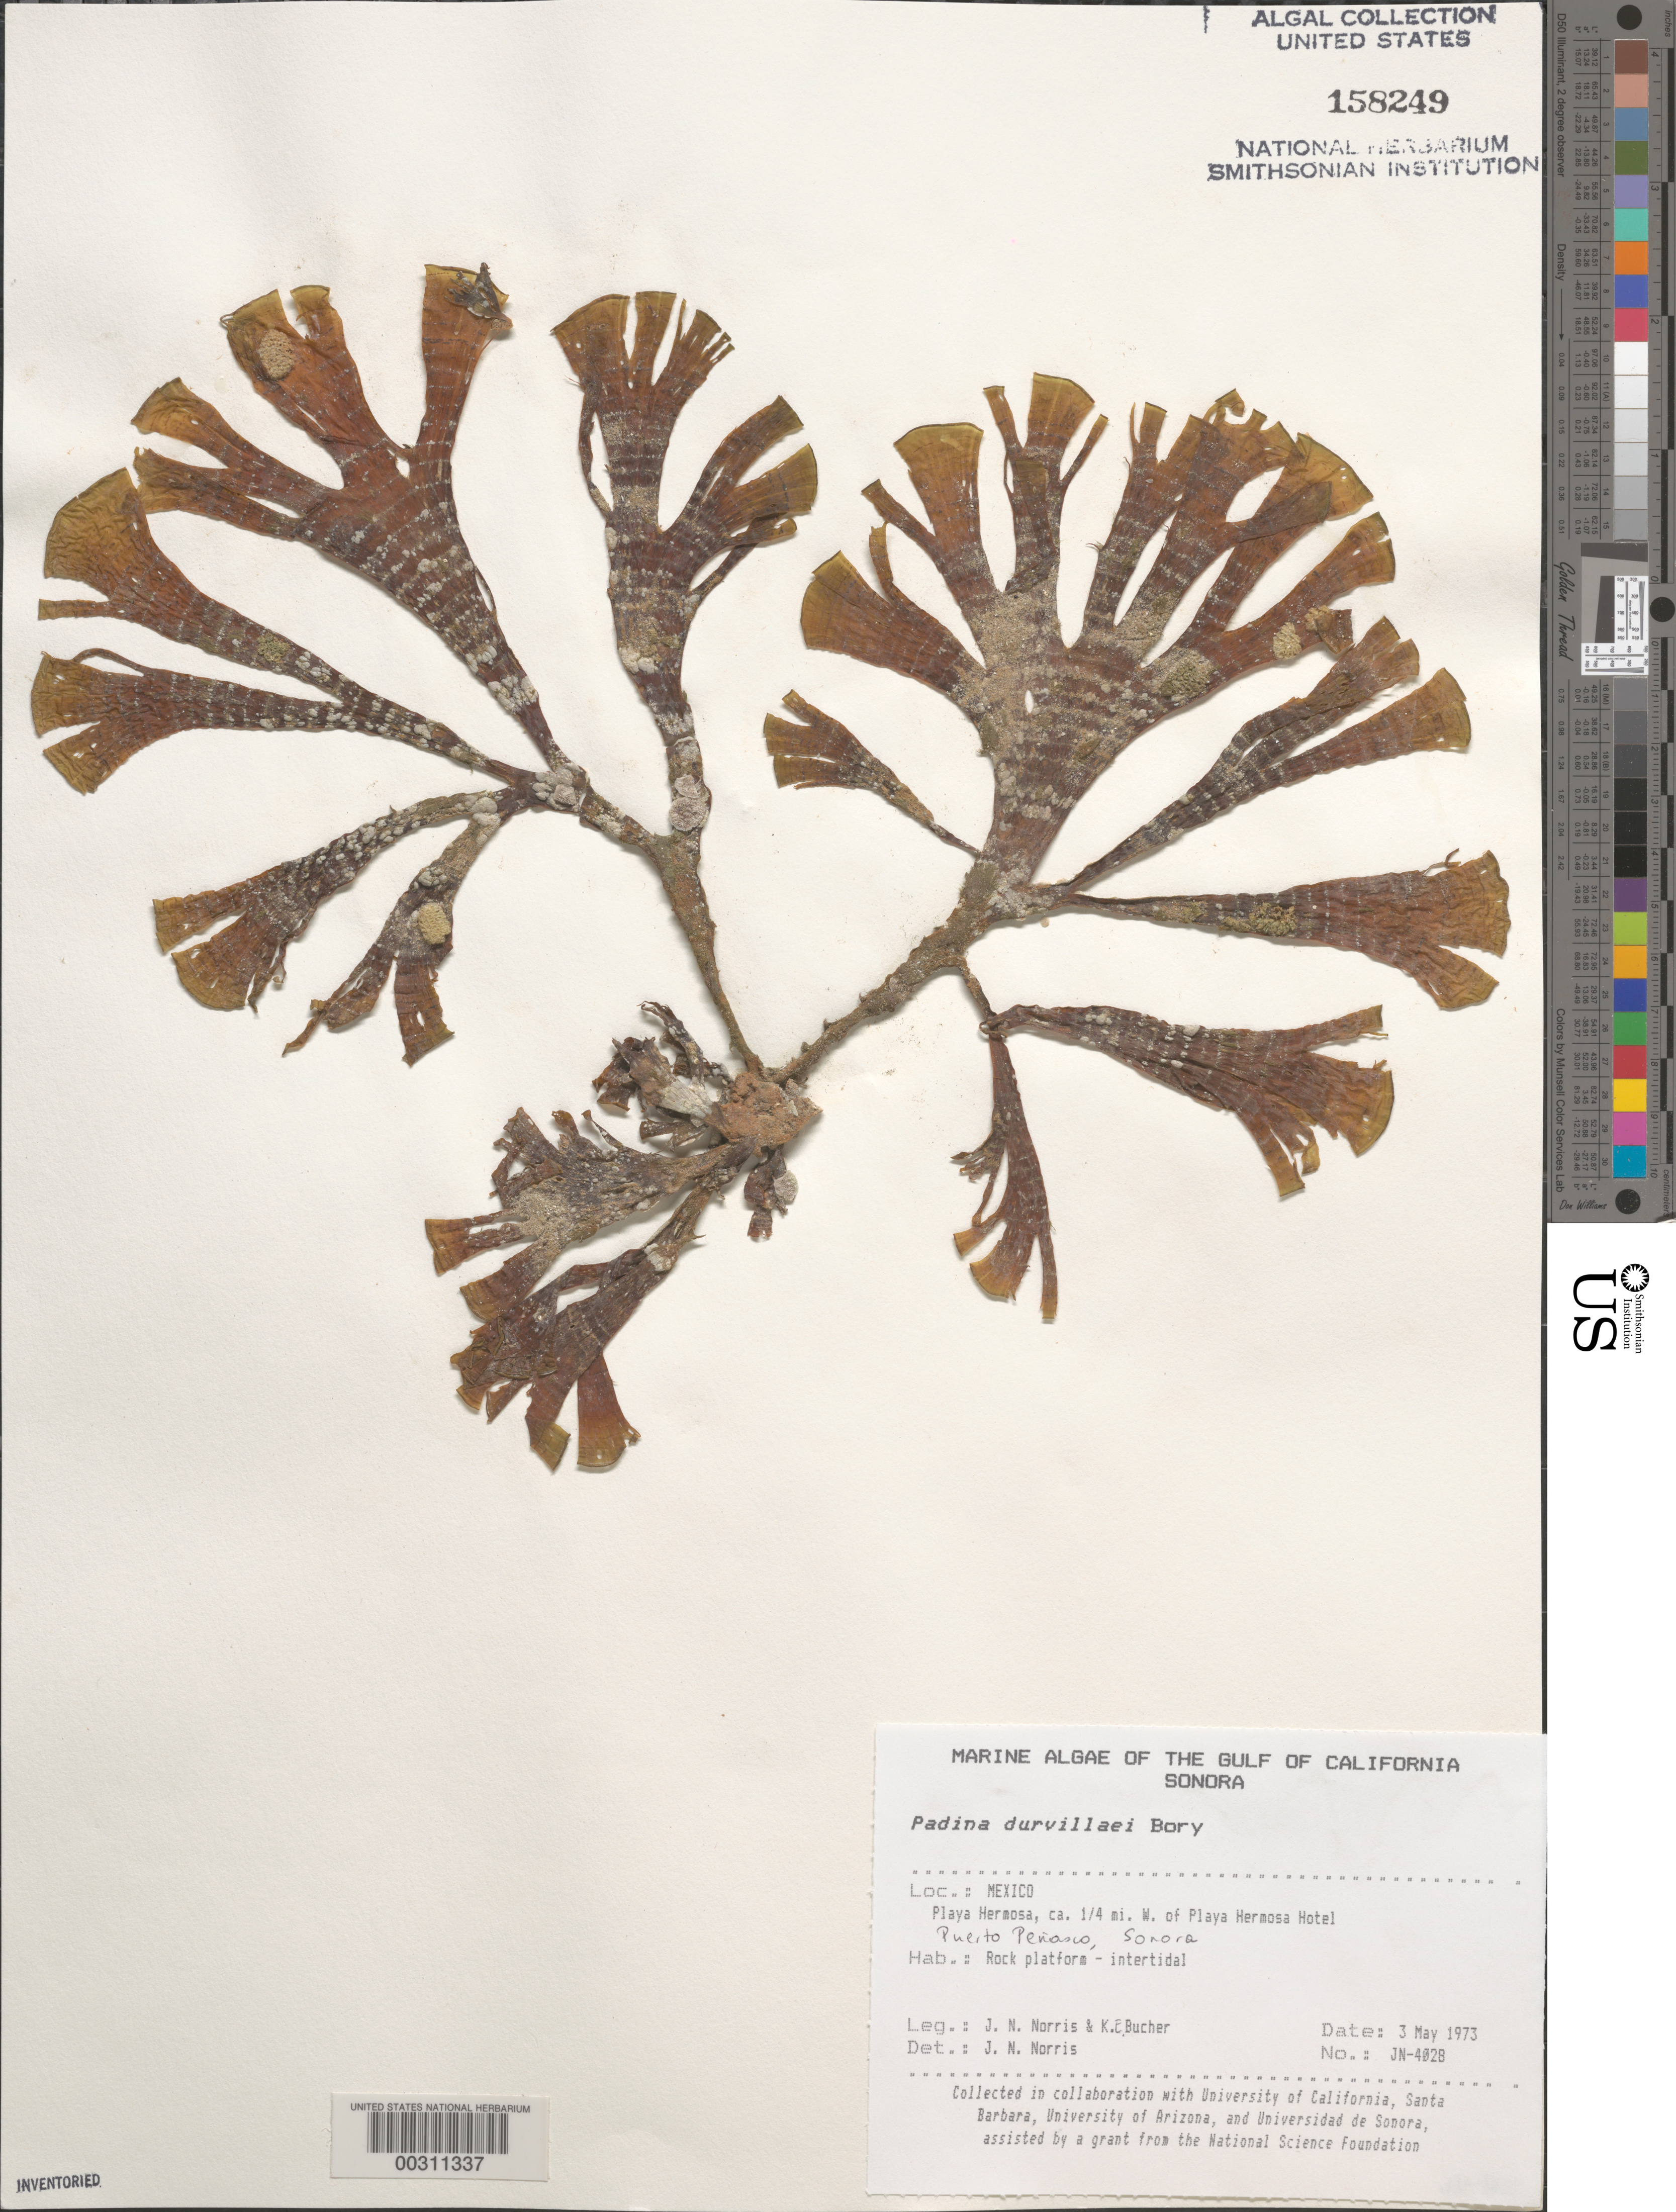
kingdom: Chromista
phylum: Ochrophyta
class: Phaeophyceae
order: Dictyotales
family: Dictyotaceae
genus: Padina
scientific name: Padina durvillaei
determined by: Norris, James N.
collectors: J. N. Norris & K. E. Bucher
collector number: JN-4028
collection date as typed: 03 May 1973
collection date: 1973-05-03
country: Mexico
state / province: Sonora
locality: Playa Hermosa, Puerto Penasco, ca. 0.25 mile west of Playa Hermosa Hotel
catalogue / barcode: US 158249